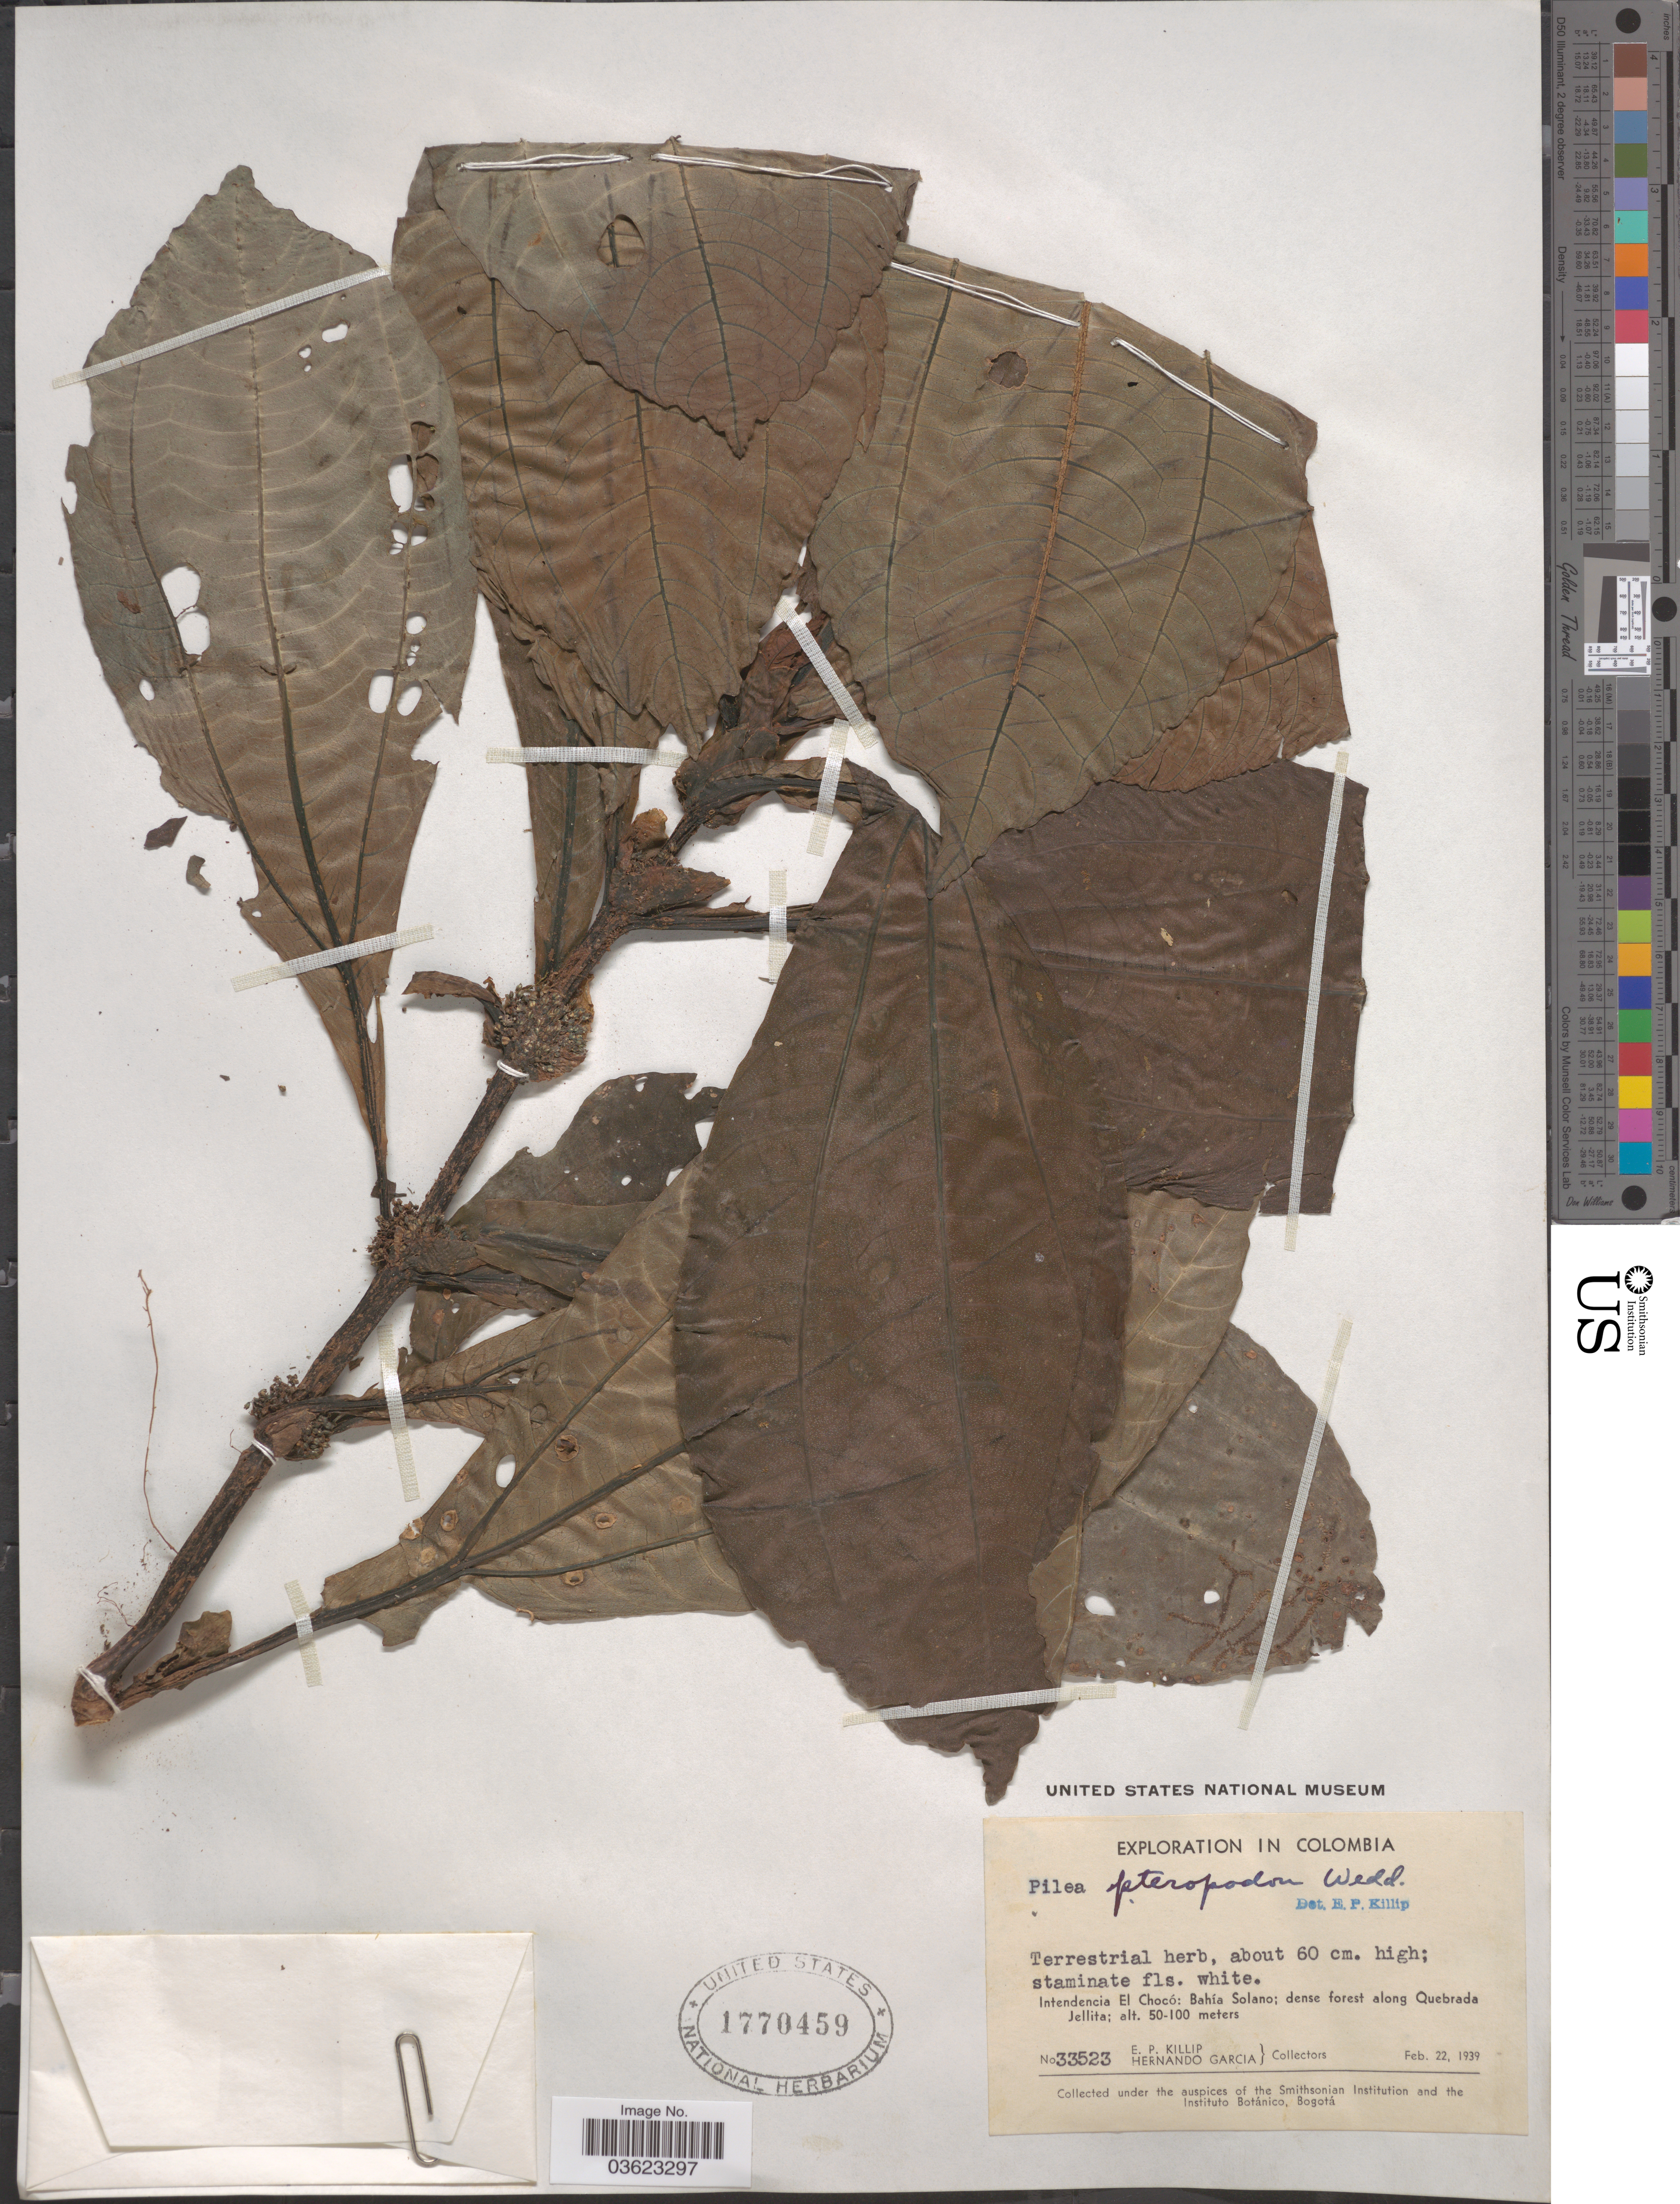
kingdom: Plantae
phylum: Tracheophyta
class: Magnoliopsida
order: Rosales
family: Urticaceae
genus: Pilea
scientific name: Pilea pteropodon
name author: Wedd.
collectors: E. P. Killip & H. Garcia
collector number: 33523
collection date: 1939-02-22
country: Colombia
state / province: Chocó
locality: Intendencia El Chocó: Bahía Solano; dense forest along Quebrada Jellita.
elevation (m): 50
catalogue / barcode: US 1770459